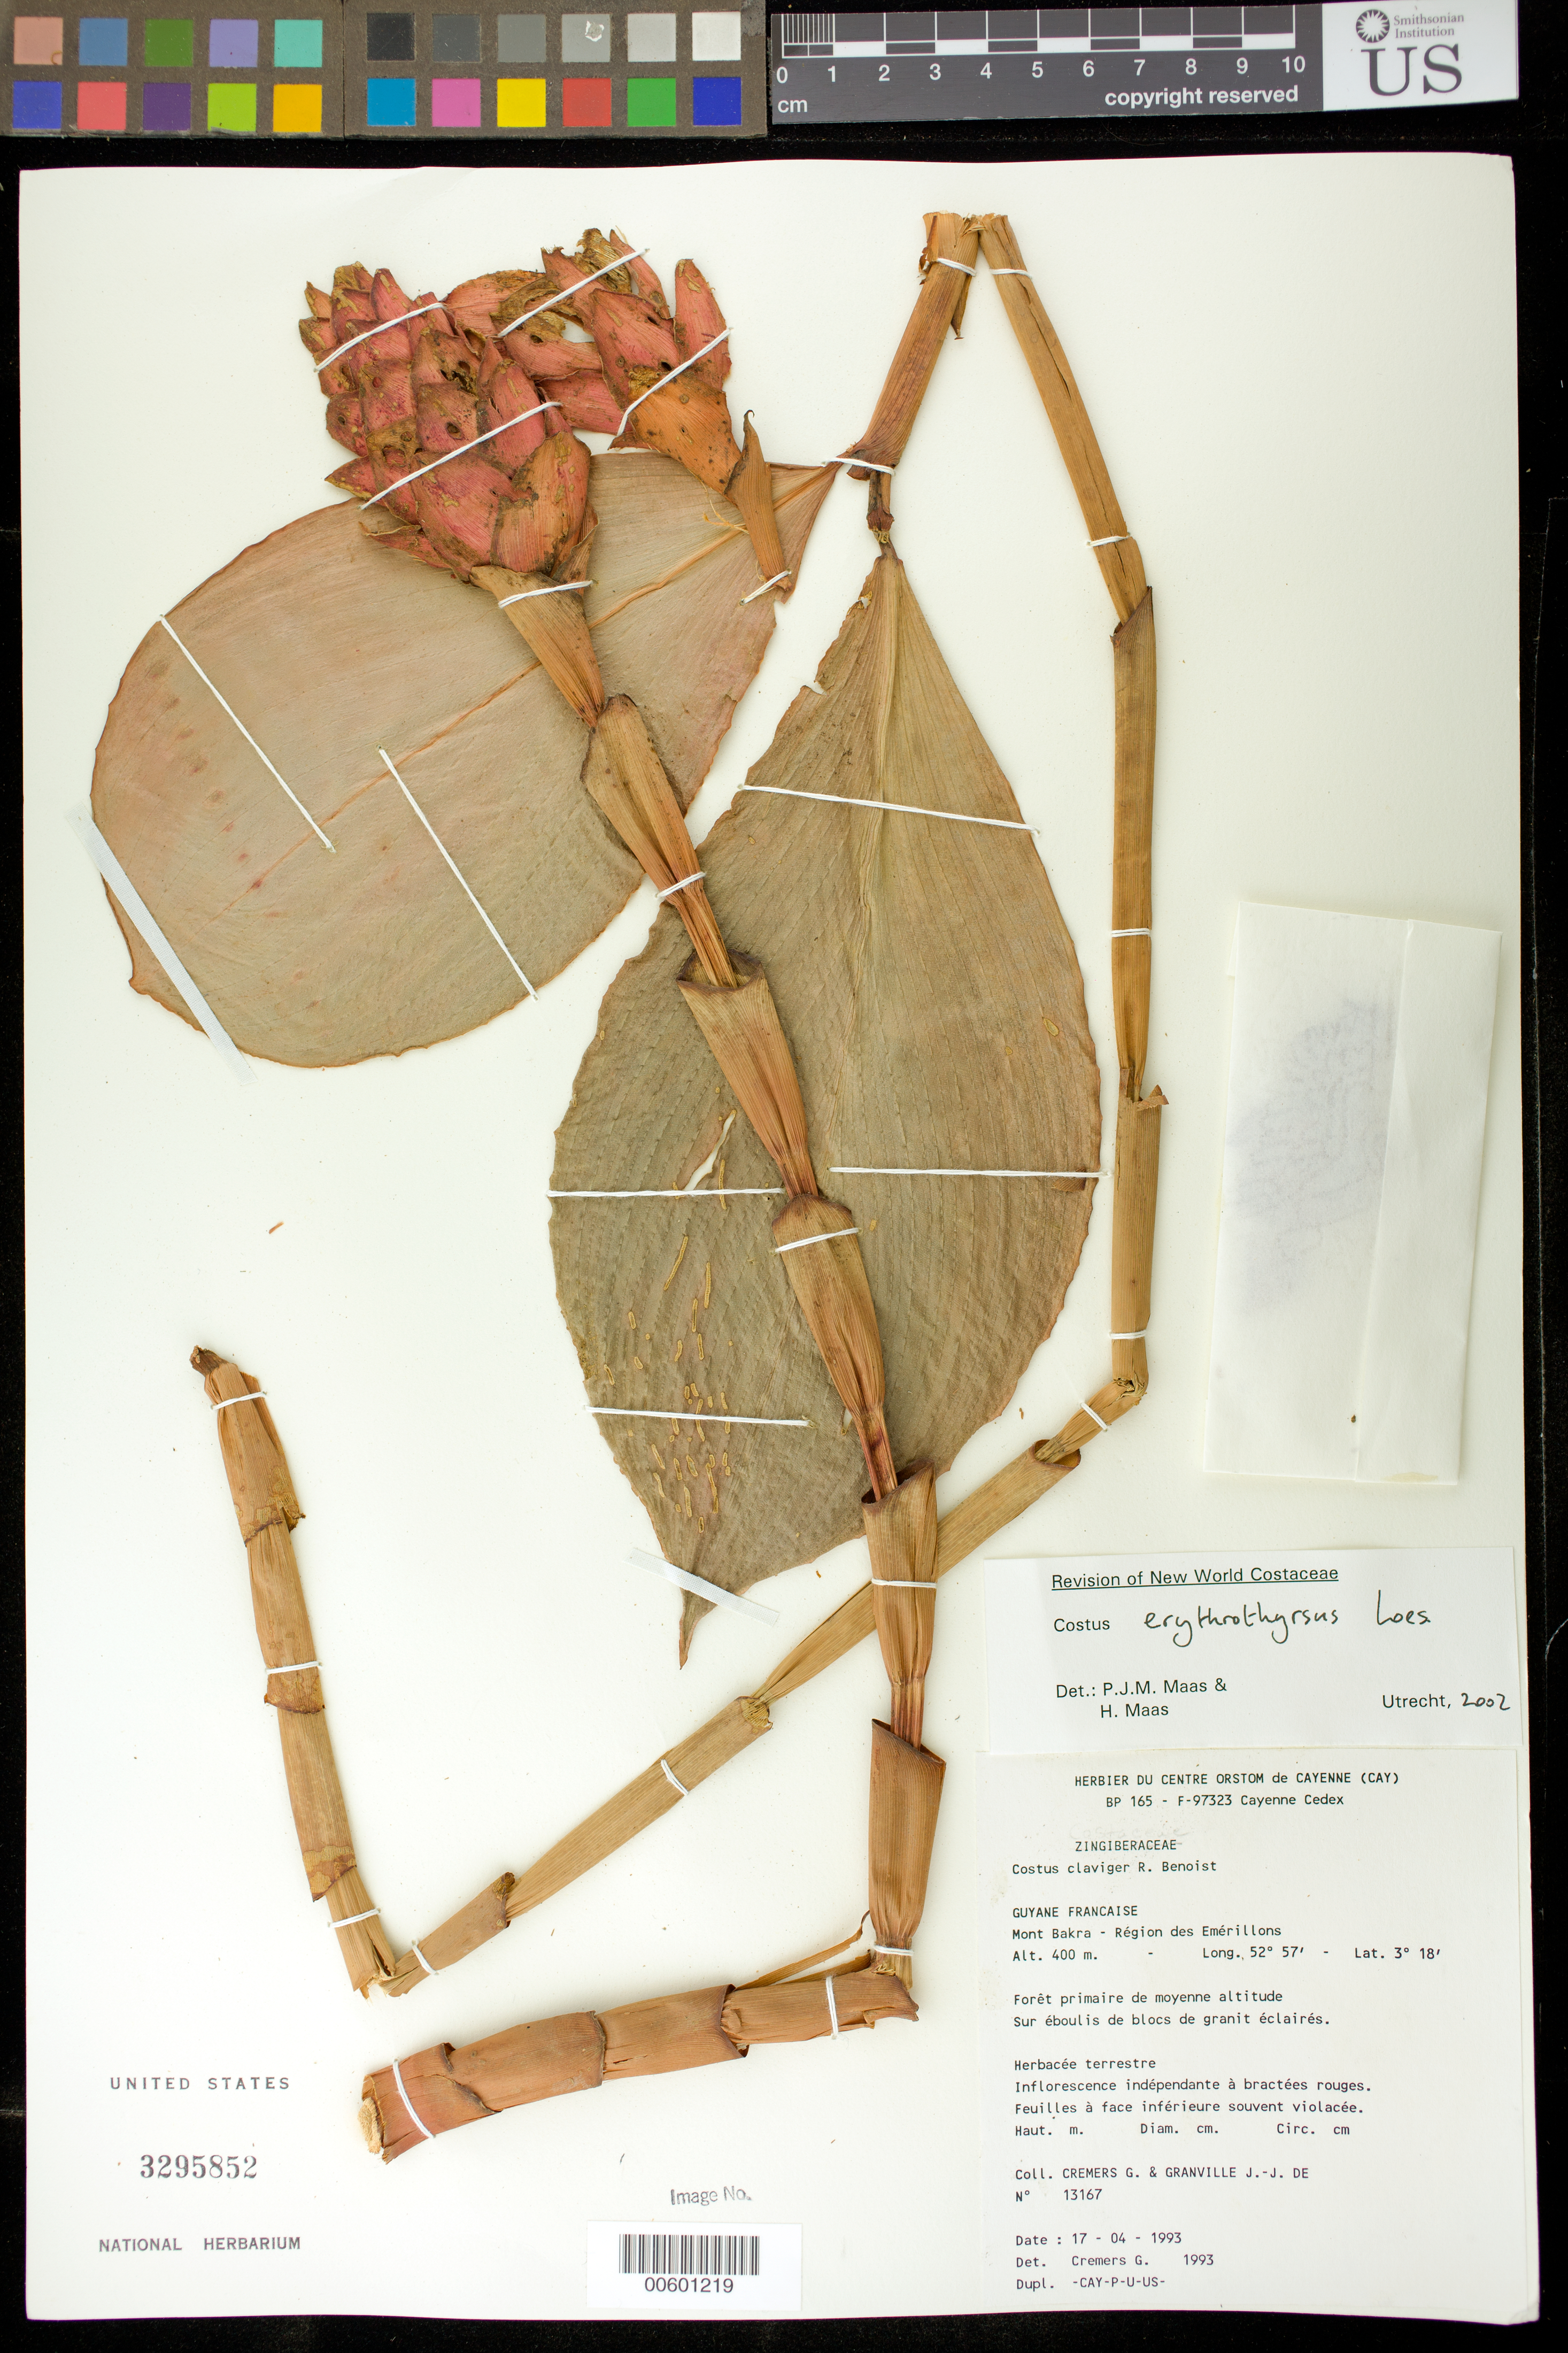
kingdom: Plantae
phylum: Tracheophyta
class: Liliopsida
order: Zingiberales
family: Costaceae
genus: Costus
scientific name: Costus erythrothyrsus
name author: Loes.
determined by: Maas, Paul J.; Maas, H.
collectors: G. Cremers & J.-J. de Granville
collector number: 13167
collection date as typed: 17-Apr-93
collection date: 1993-04-17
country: French Guiana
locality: Mont Bakra, région des Emérillons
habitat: Forêt primaire de moyenne altitude. Sur eboulis de blocs de granit eclairés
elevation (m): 400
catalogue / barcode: US 3295852